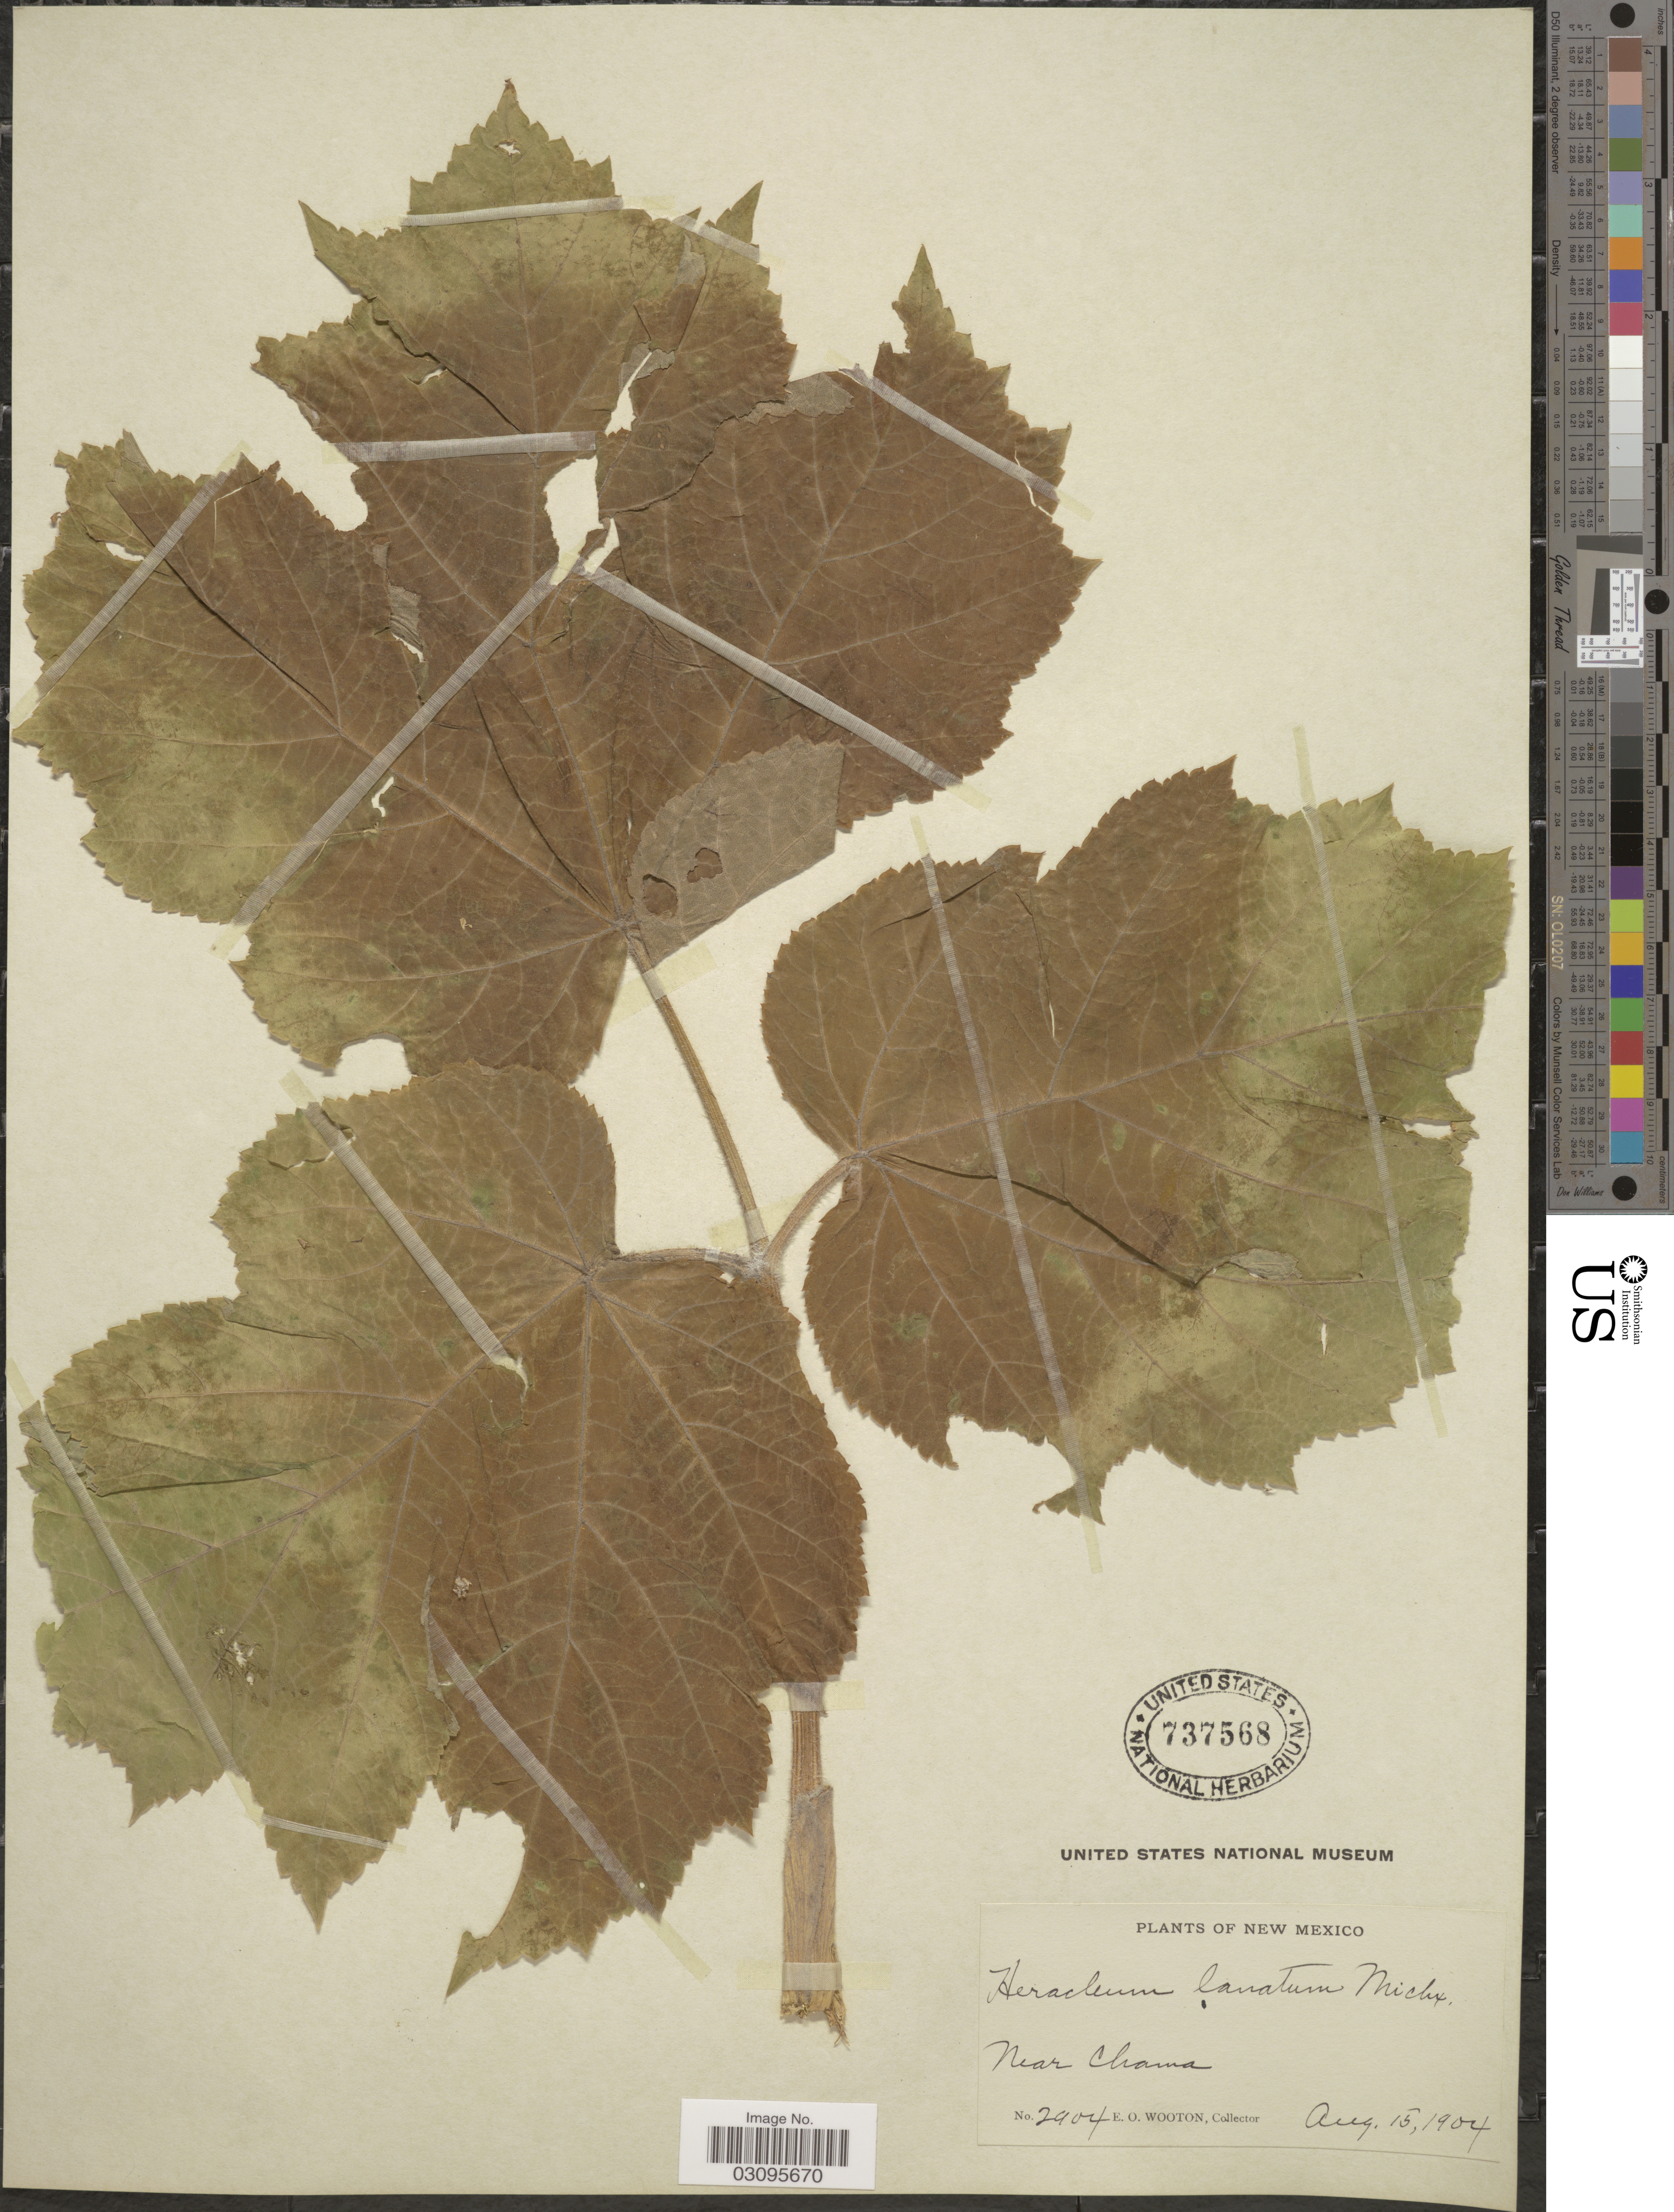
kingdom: Plantae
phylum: Tracheophyta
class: Magnoliopsida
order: Apiales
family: Apiaceae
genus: Heracleum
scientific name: Heracleum lanatum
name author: Michx.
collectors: E. O. Wooton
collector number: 2904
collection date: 1904-08-15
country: United States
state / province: New Mexico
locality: Near Chama.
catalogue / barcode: US 737568